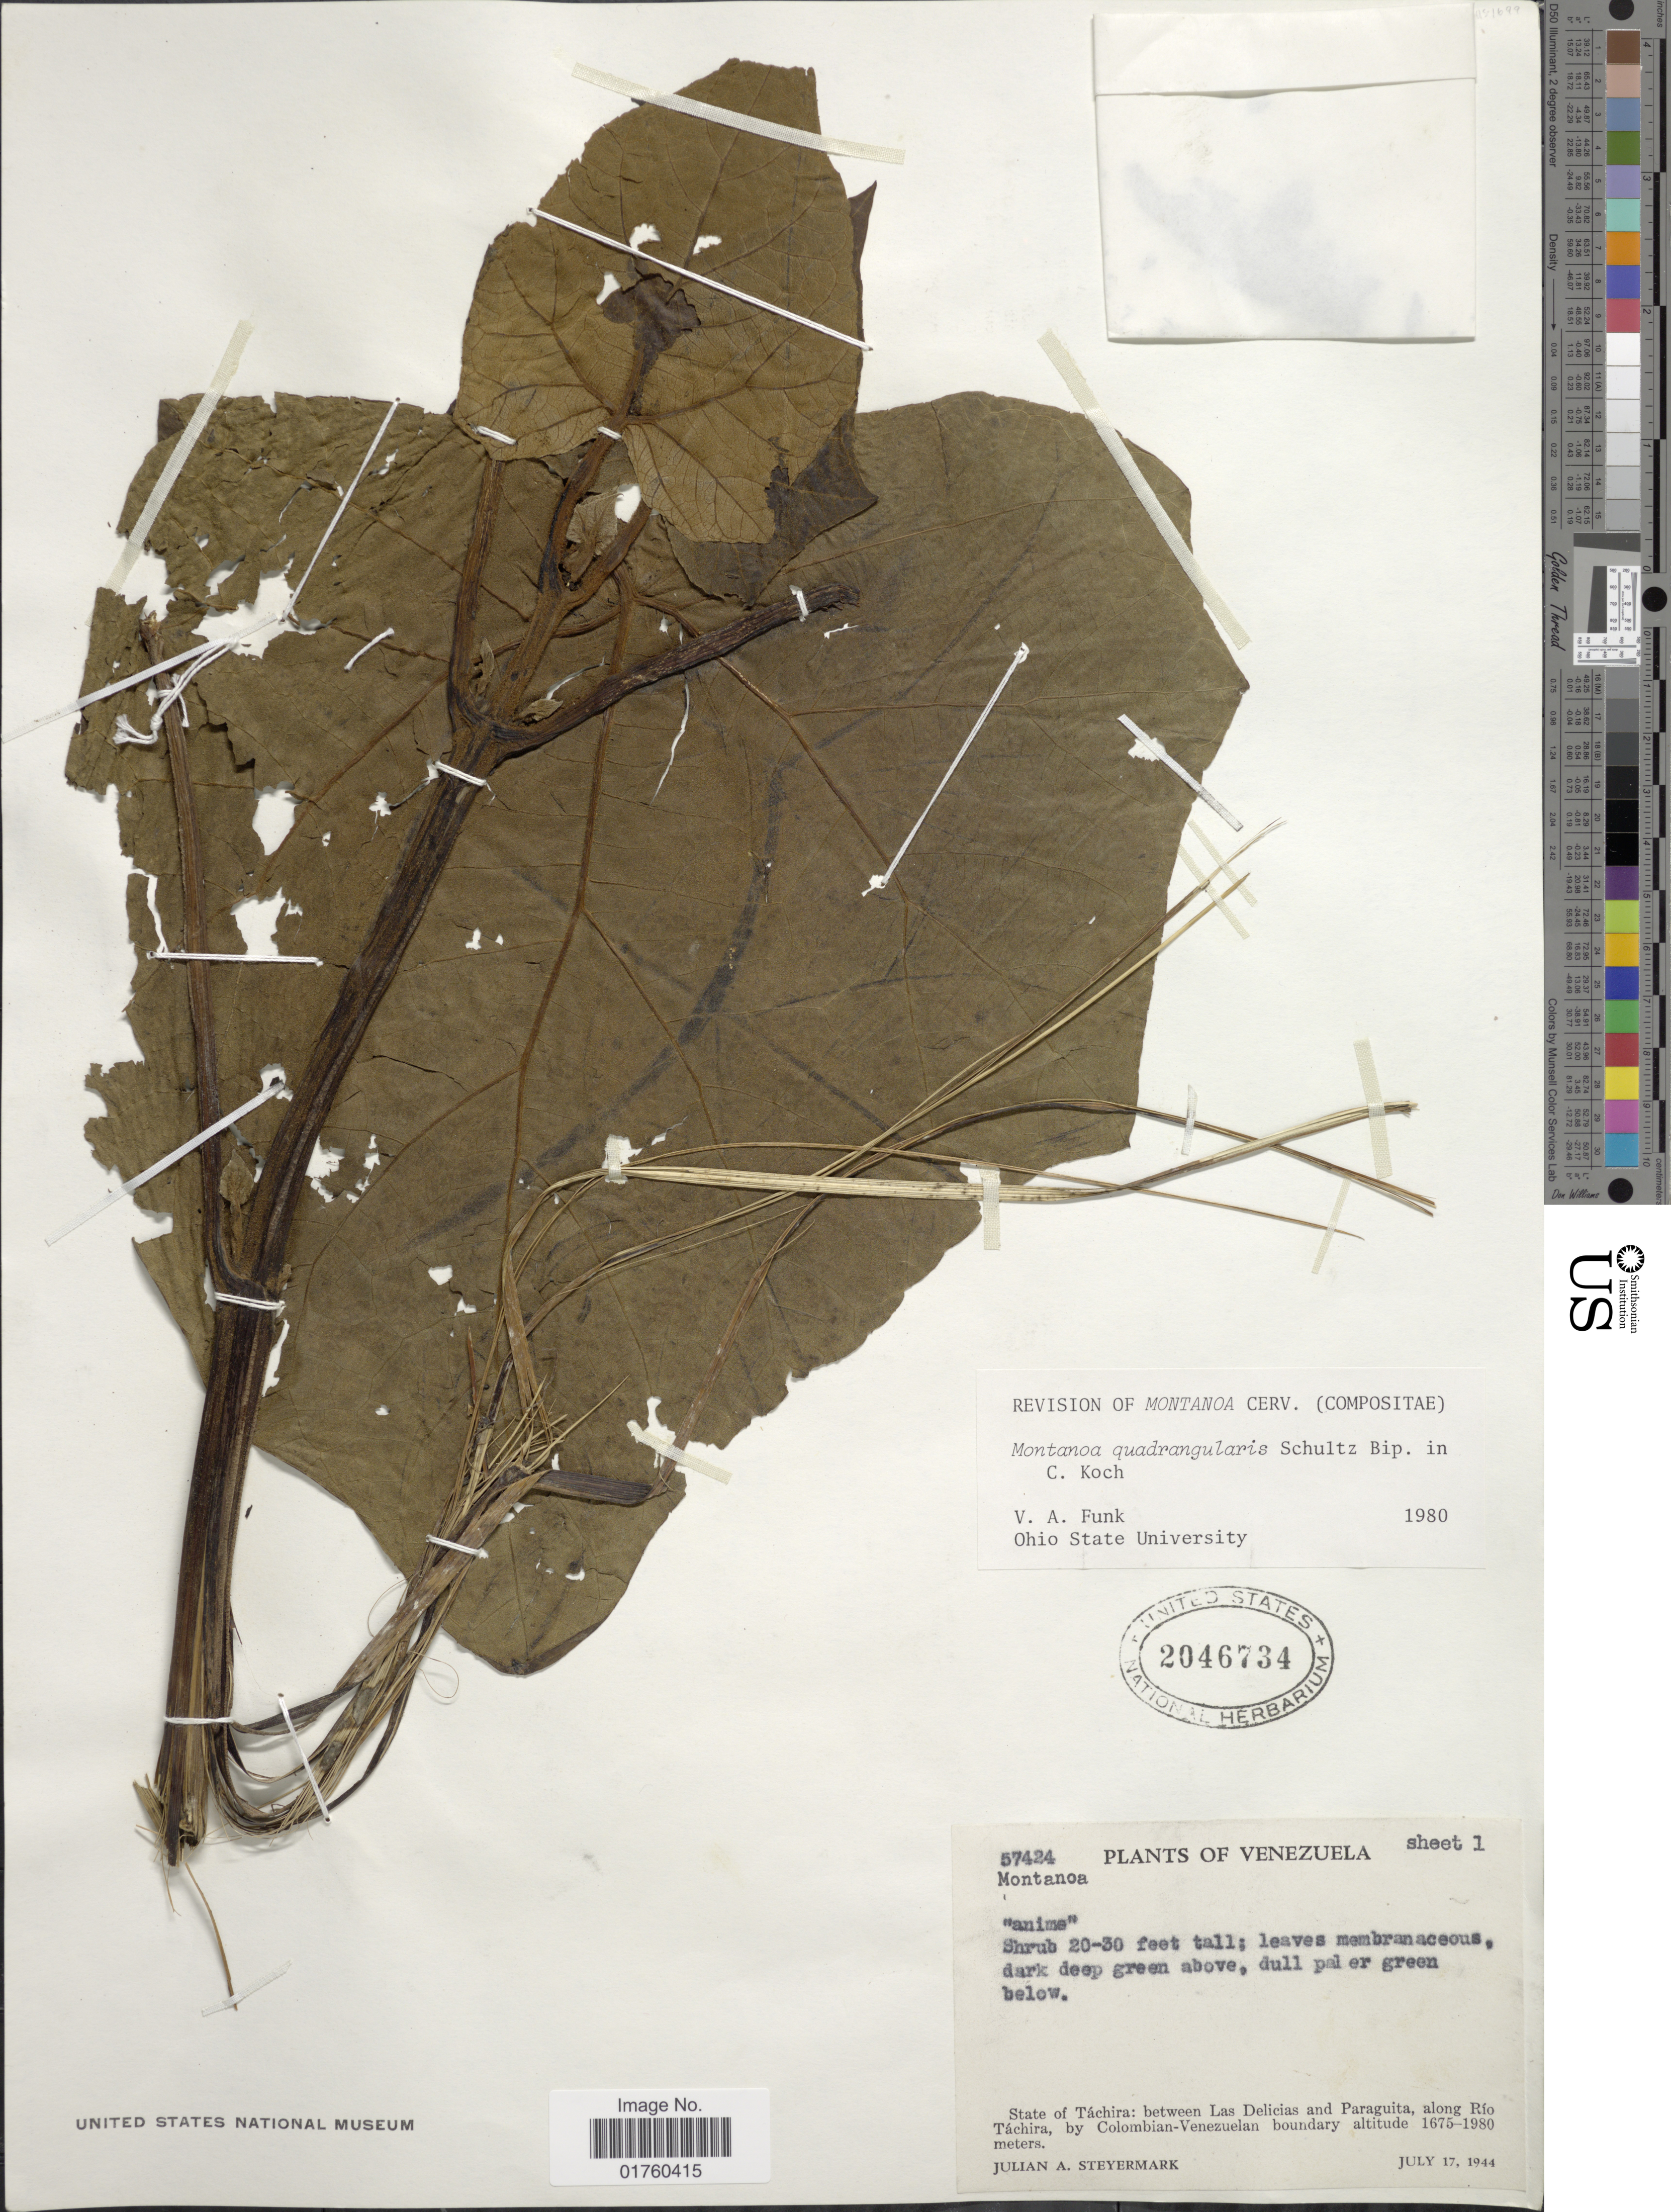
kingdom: Plantae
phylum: Tracheophyta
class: Magnoliopsida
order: Asterales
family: Asteraceae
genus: Montanoa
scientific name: Montanoa quadrangularis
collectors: J. Steyermark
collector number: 57424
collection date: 1944-07-17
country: Venezuela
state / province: Tachira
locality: Between Las Delicias and Paraquita, along Rio Tachira, by Colombian-Venezuelan boundary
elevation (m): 1675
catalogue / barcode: US 2046734